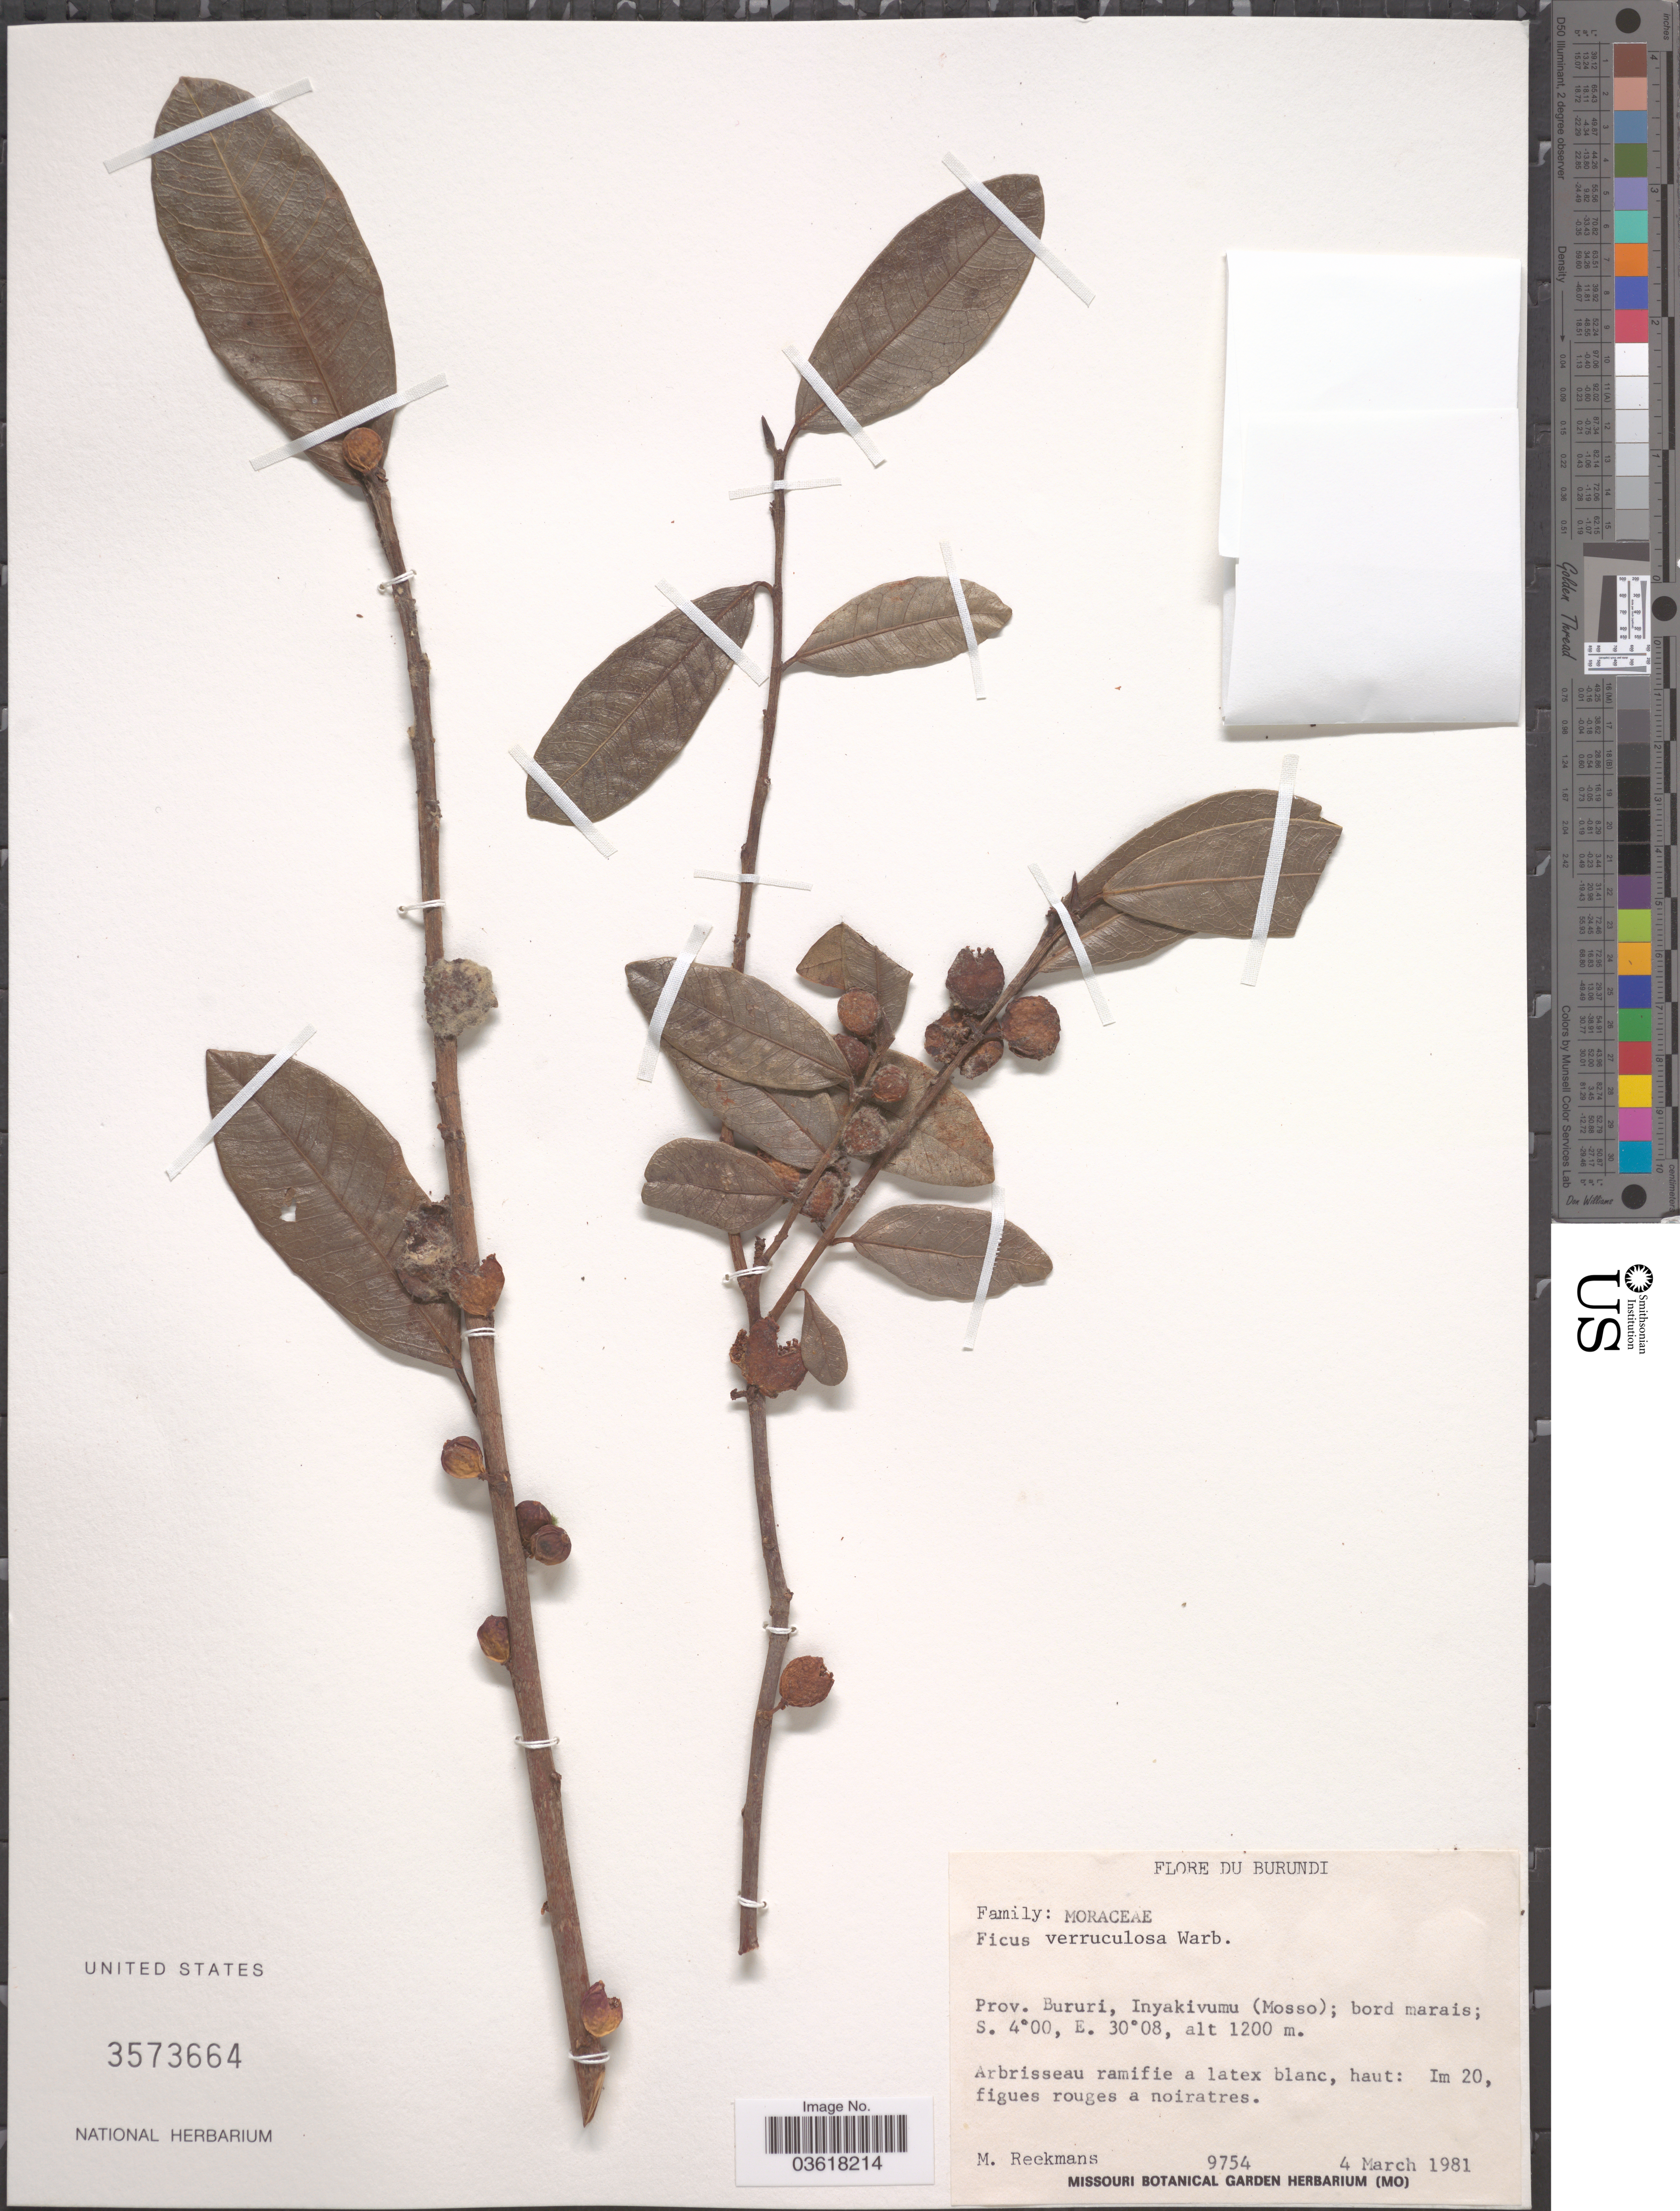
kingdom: Plantae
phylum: Tracheophyta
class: Magnoliopsida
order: Rosales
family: Moraceae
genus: Ficus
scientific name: Ficus verruculosa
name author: Warb.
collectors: M. Reekmans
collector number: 9754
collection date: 1981-03-04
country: Burundi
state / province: Bururi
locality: Inyakivumu (Mosso); bord marais.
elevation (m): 1200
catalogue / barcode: US 3573664